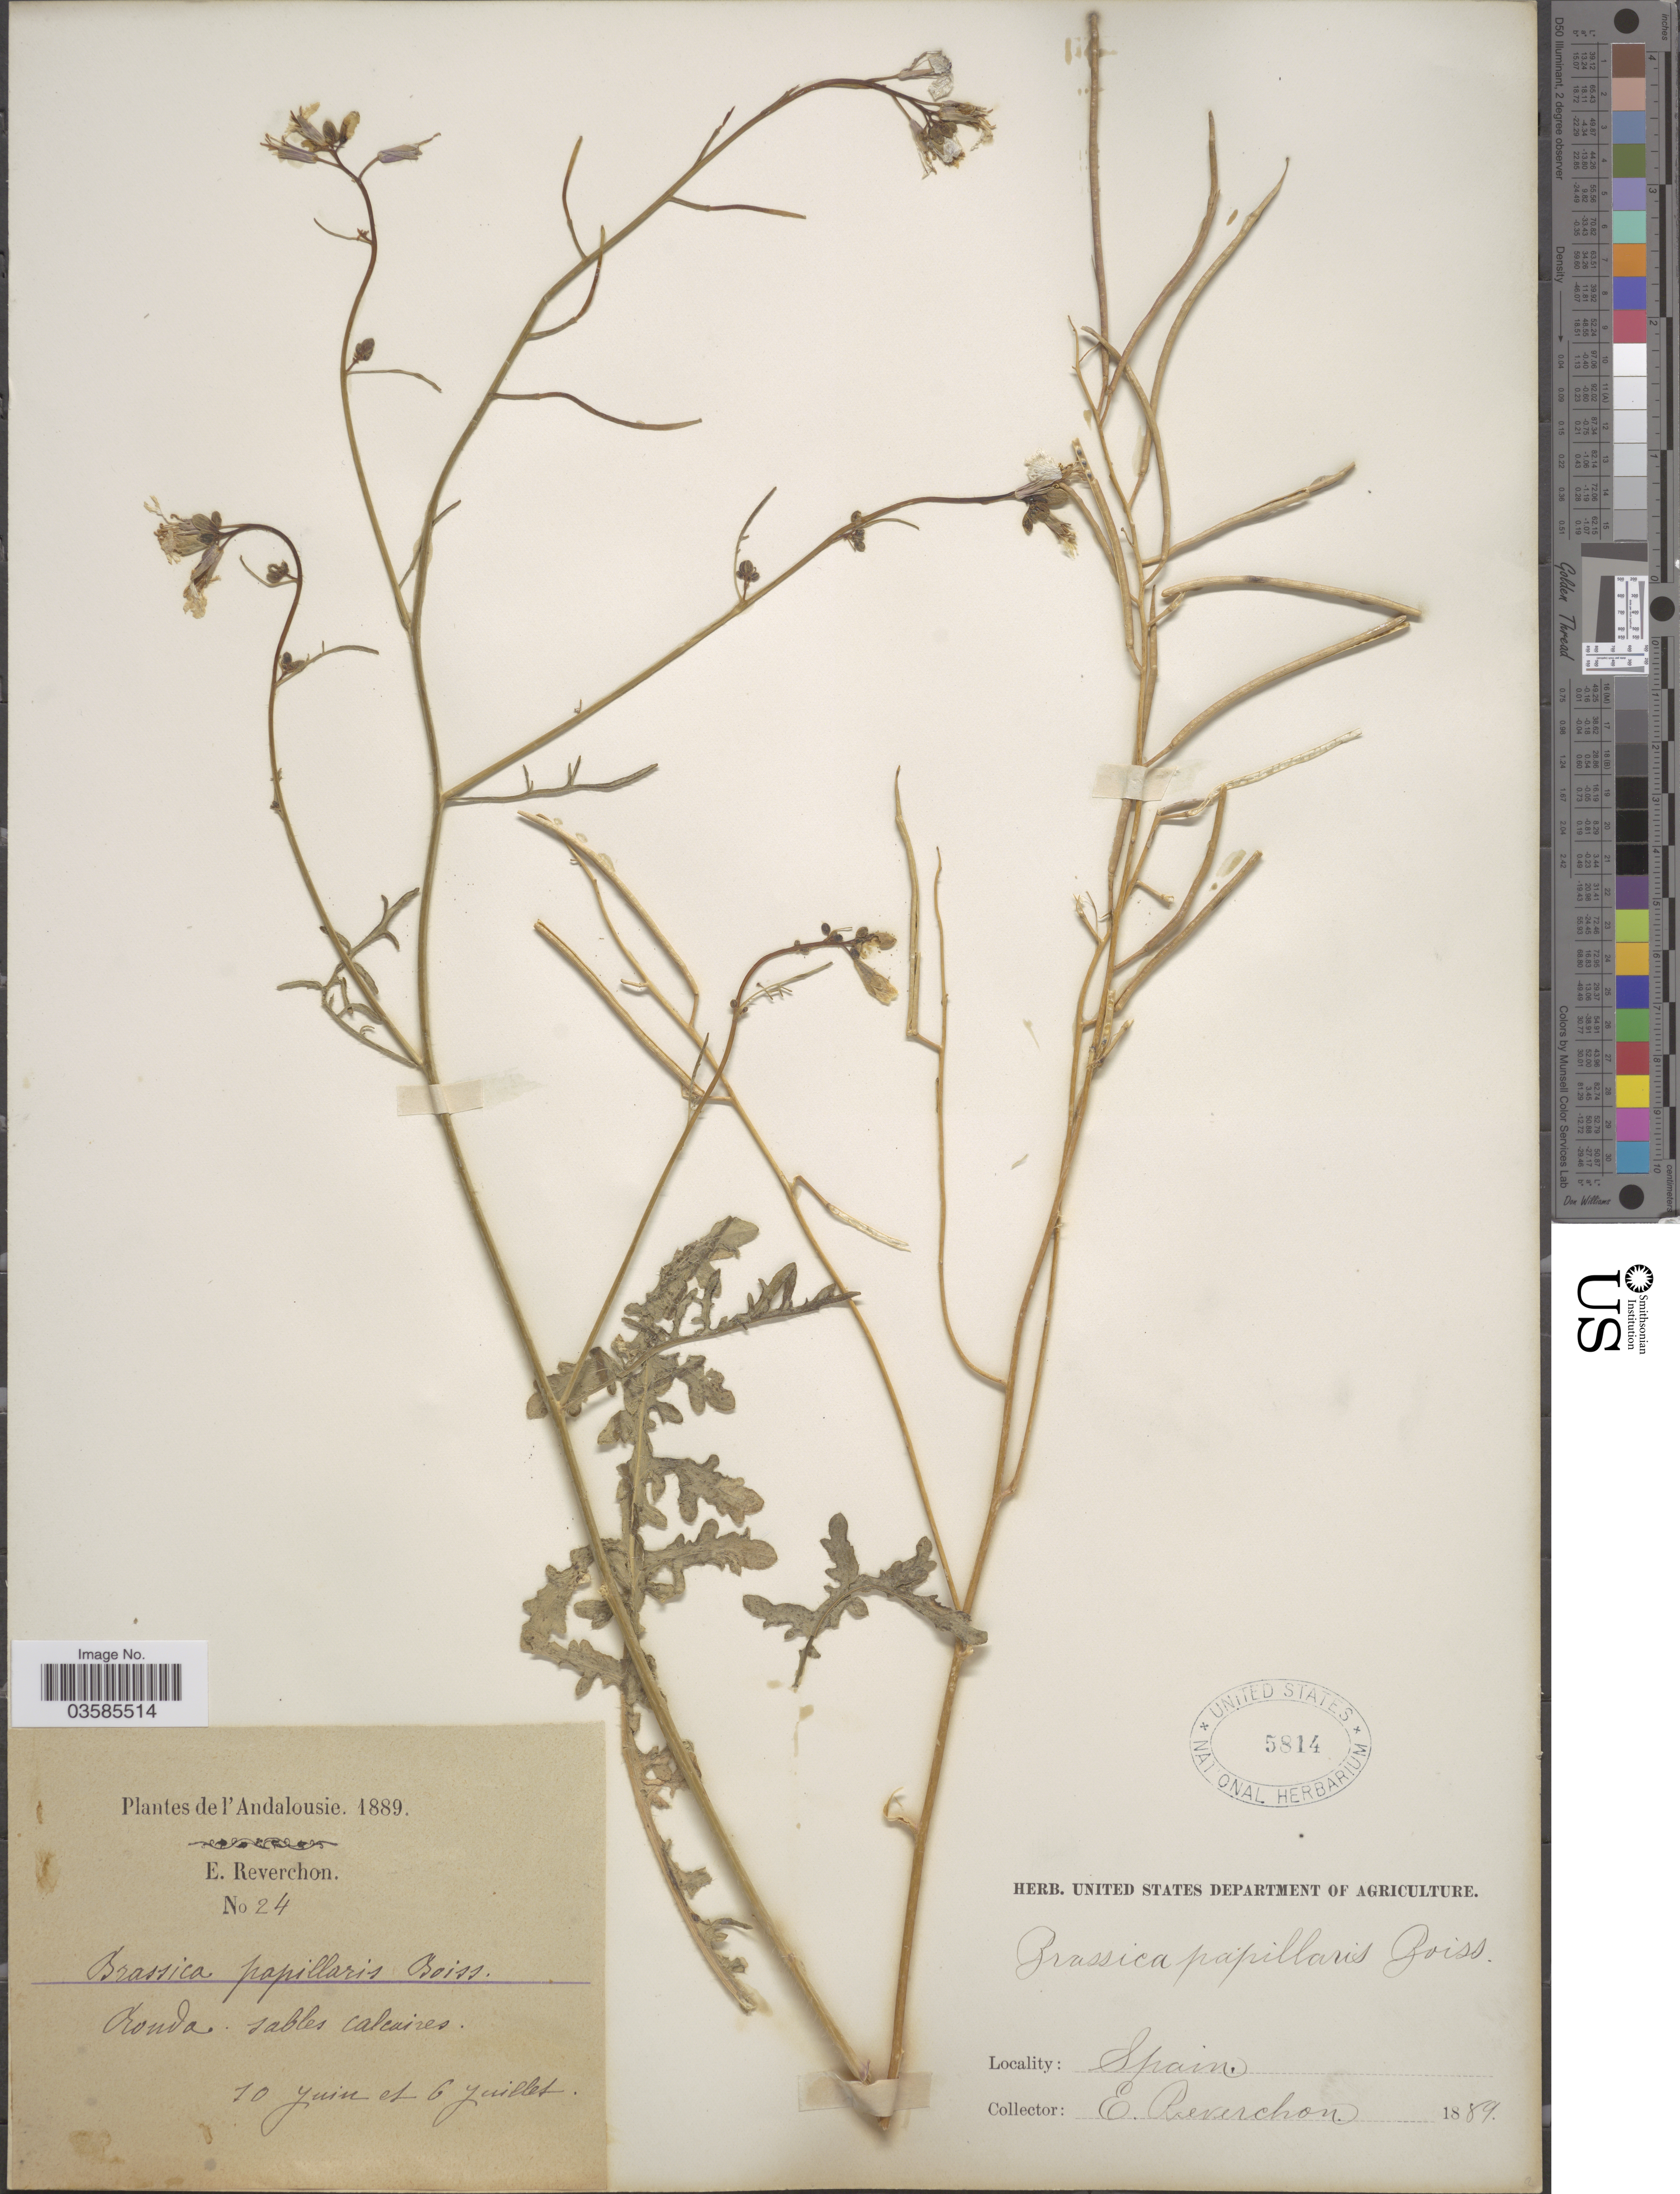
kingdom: Plantae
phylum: Tracheophyta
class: Magnoliopsida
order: Brassicales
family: Brassicaceae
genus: Brassica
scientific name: Brassica papillaris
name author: Boiss.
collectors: E. Reverchon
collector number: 24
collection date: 1889-06-10/1889-07-06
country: Spain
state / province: Andalucía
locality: De L'Andalousie. Ronda.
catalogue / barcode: US 5814